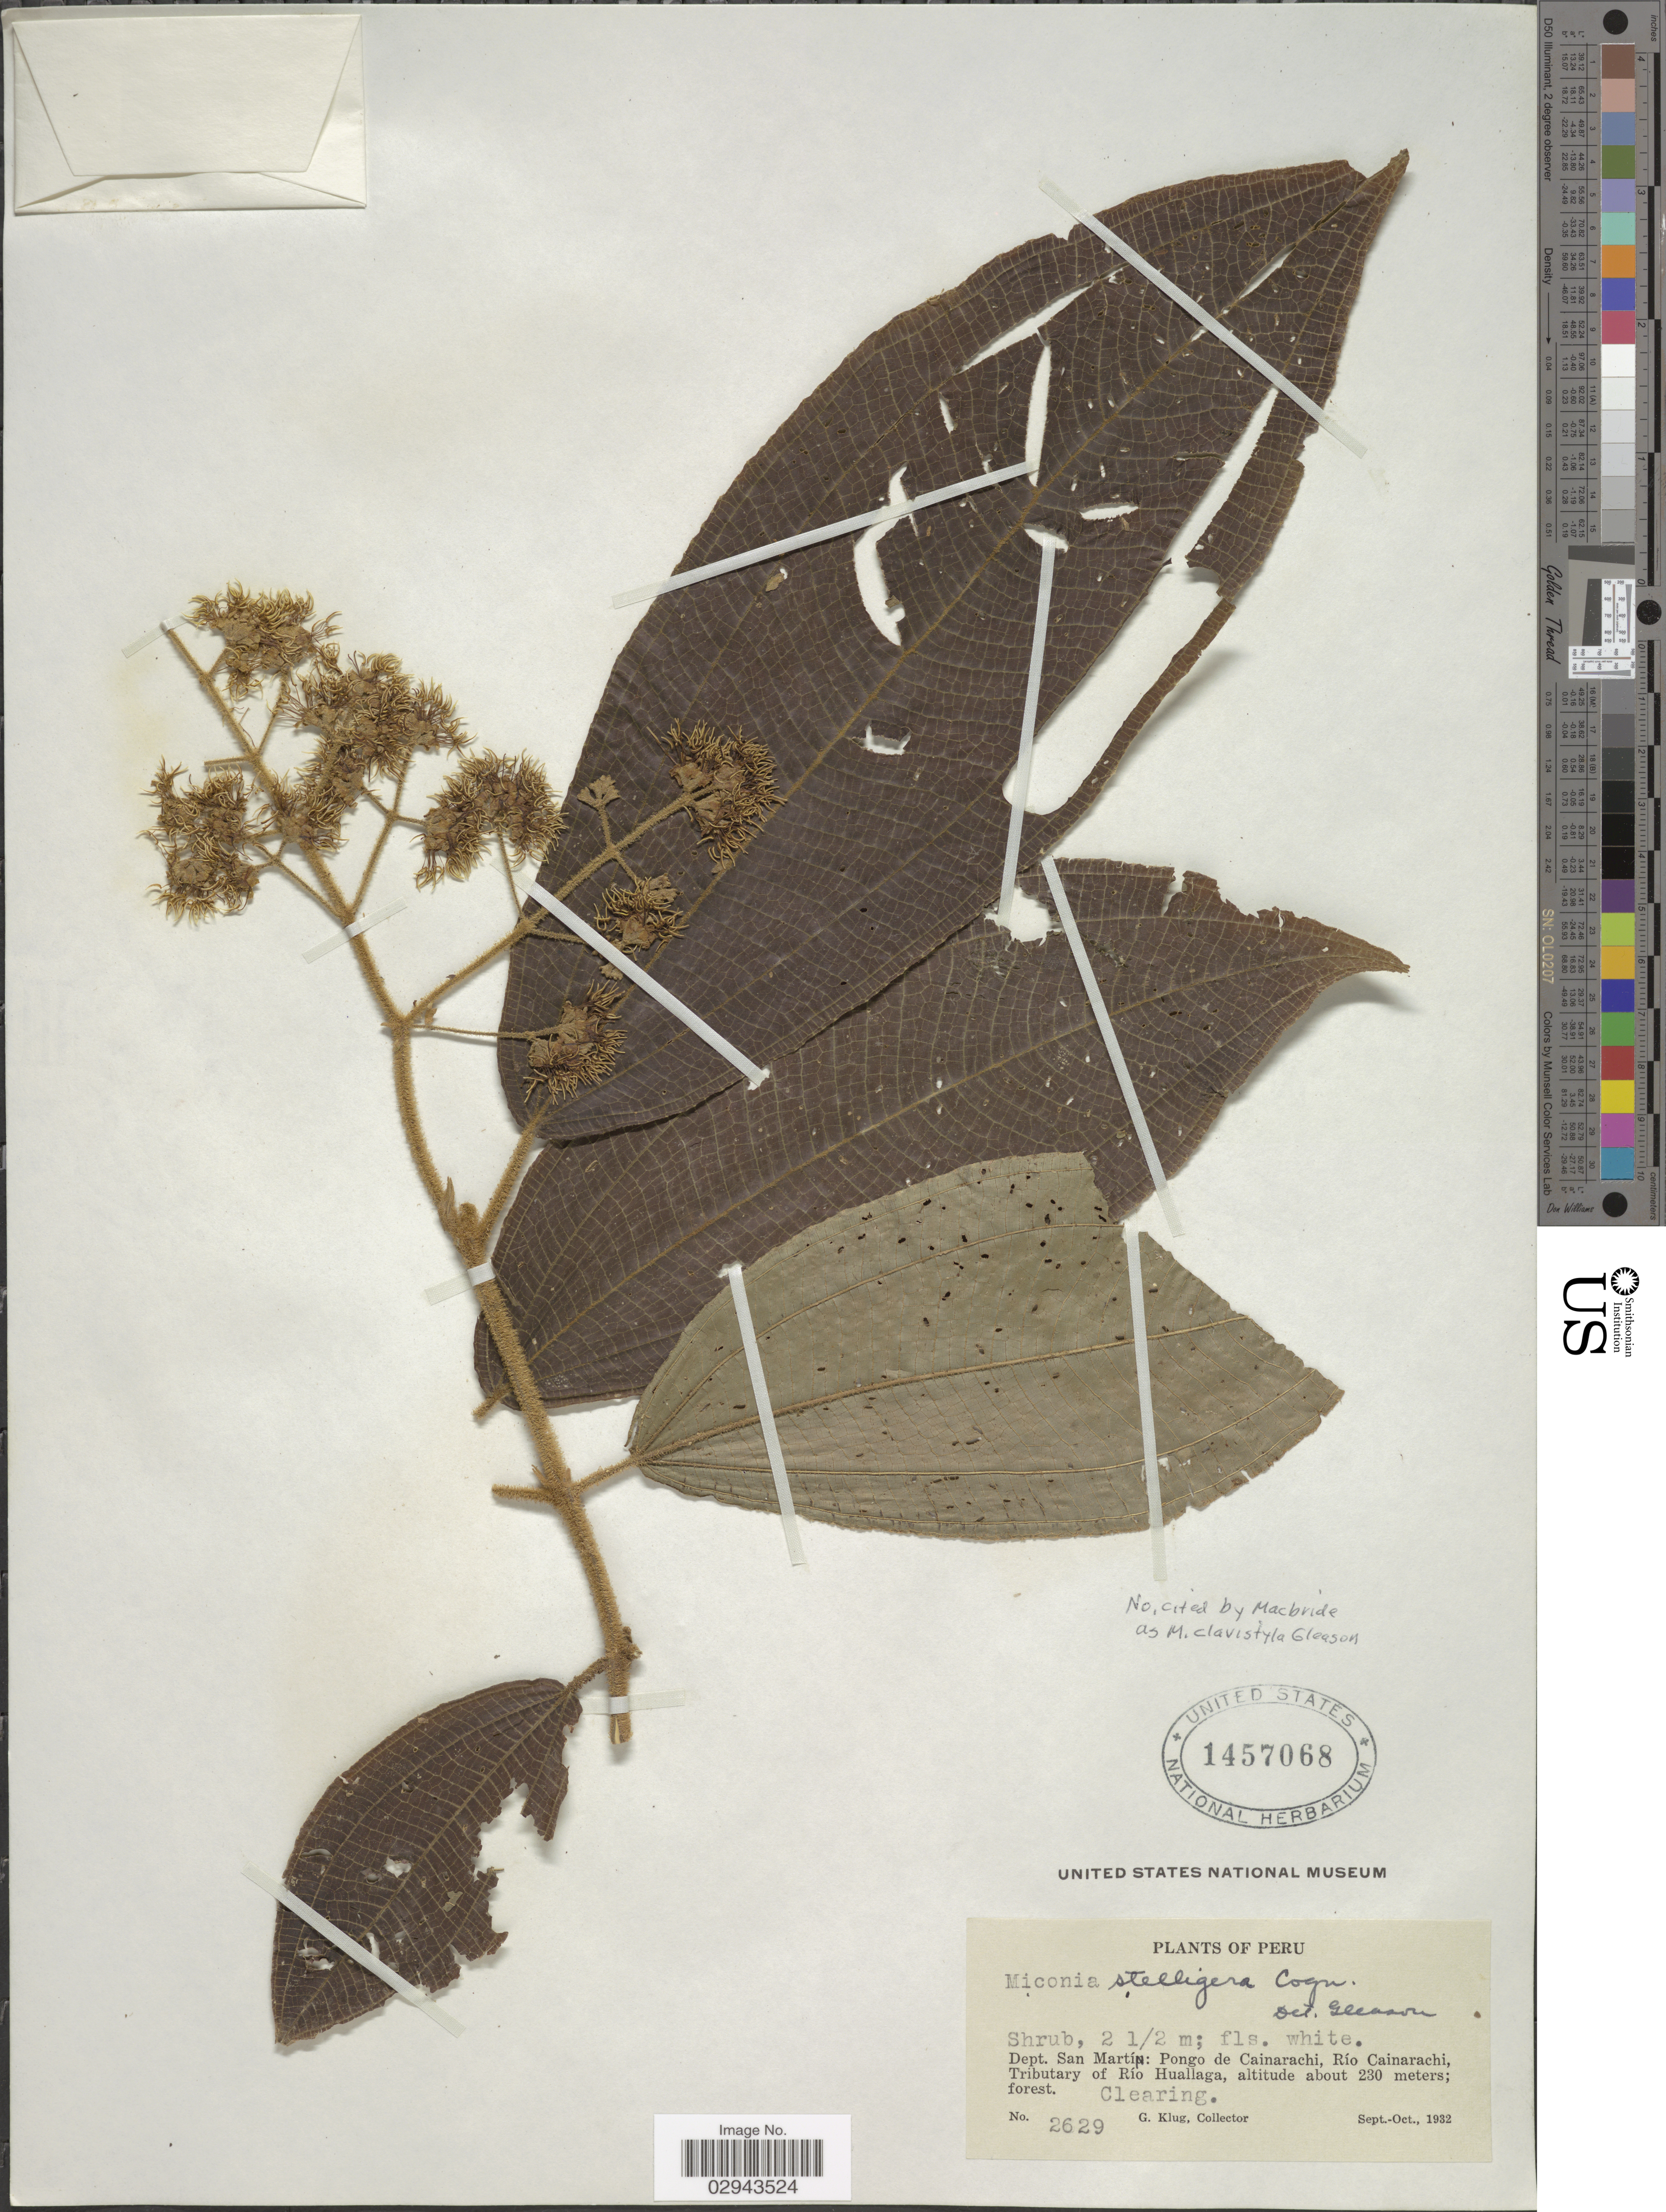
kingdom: Plantae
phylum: Tracheophyta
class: Magnoliopsida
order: Myrtales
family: Melastomataceae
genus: Miconia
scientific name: Miconia stelligera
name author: Cogn.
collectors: G. Klug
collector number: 2629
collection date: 1932-09/1932-10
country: Peru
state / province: San Martín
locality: Dept. San Martín: Pongo de Cainarachi, Río Cainarachi, Tributary of Río Huallaga.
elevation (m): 230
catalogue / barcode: US 1457068